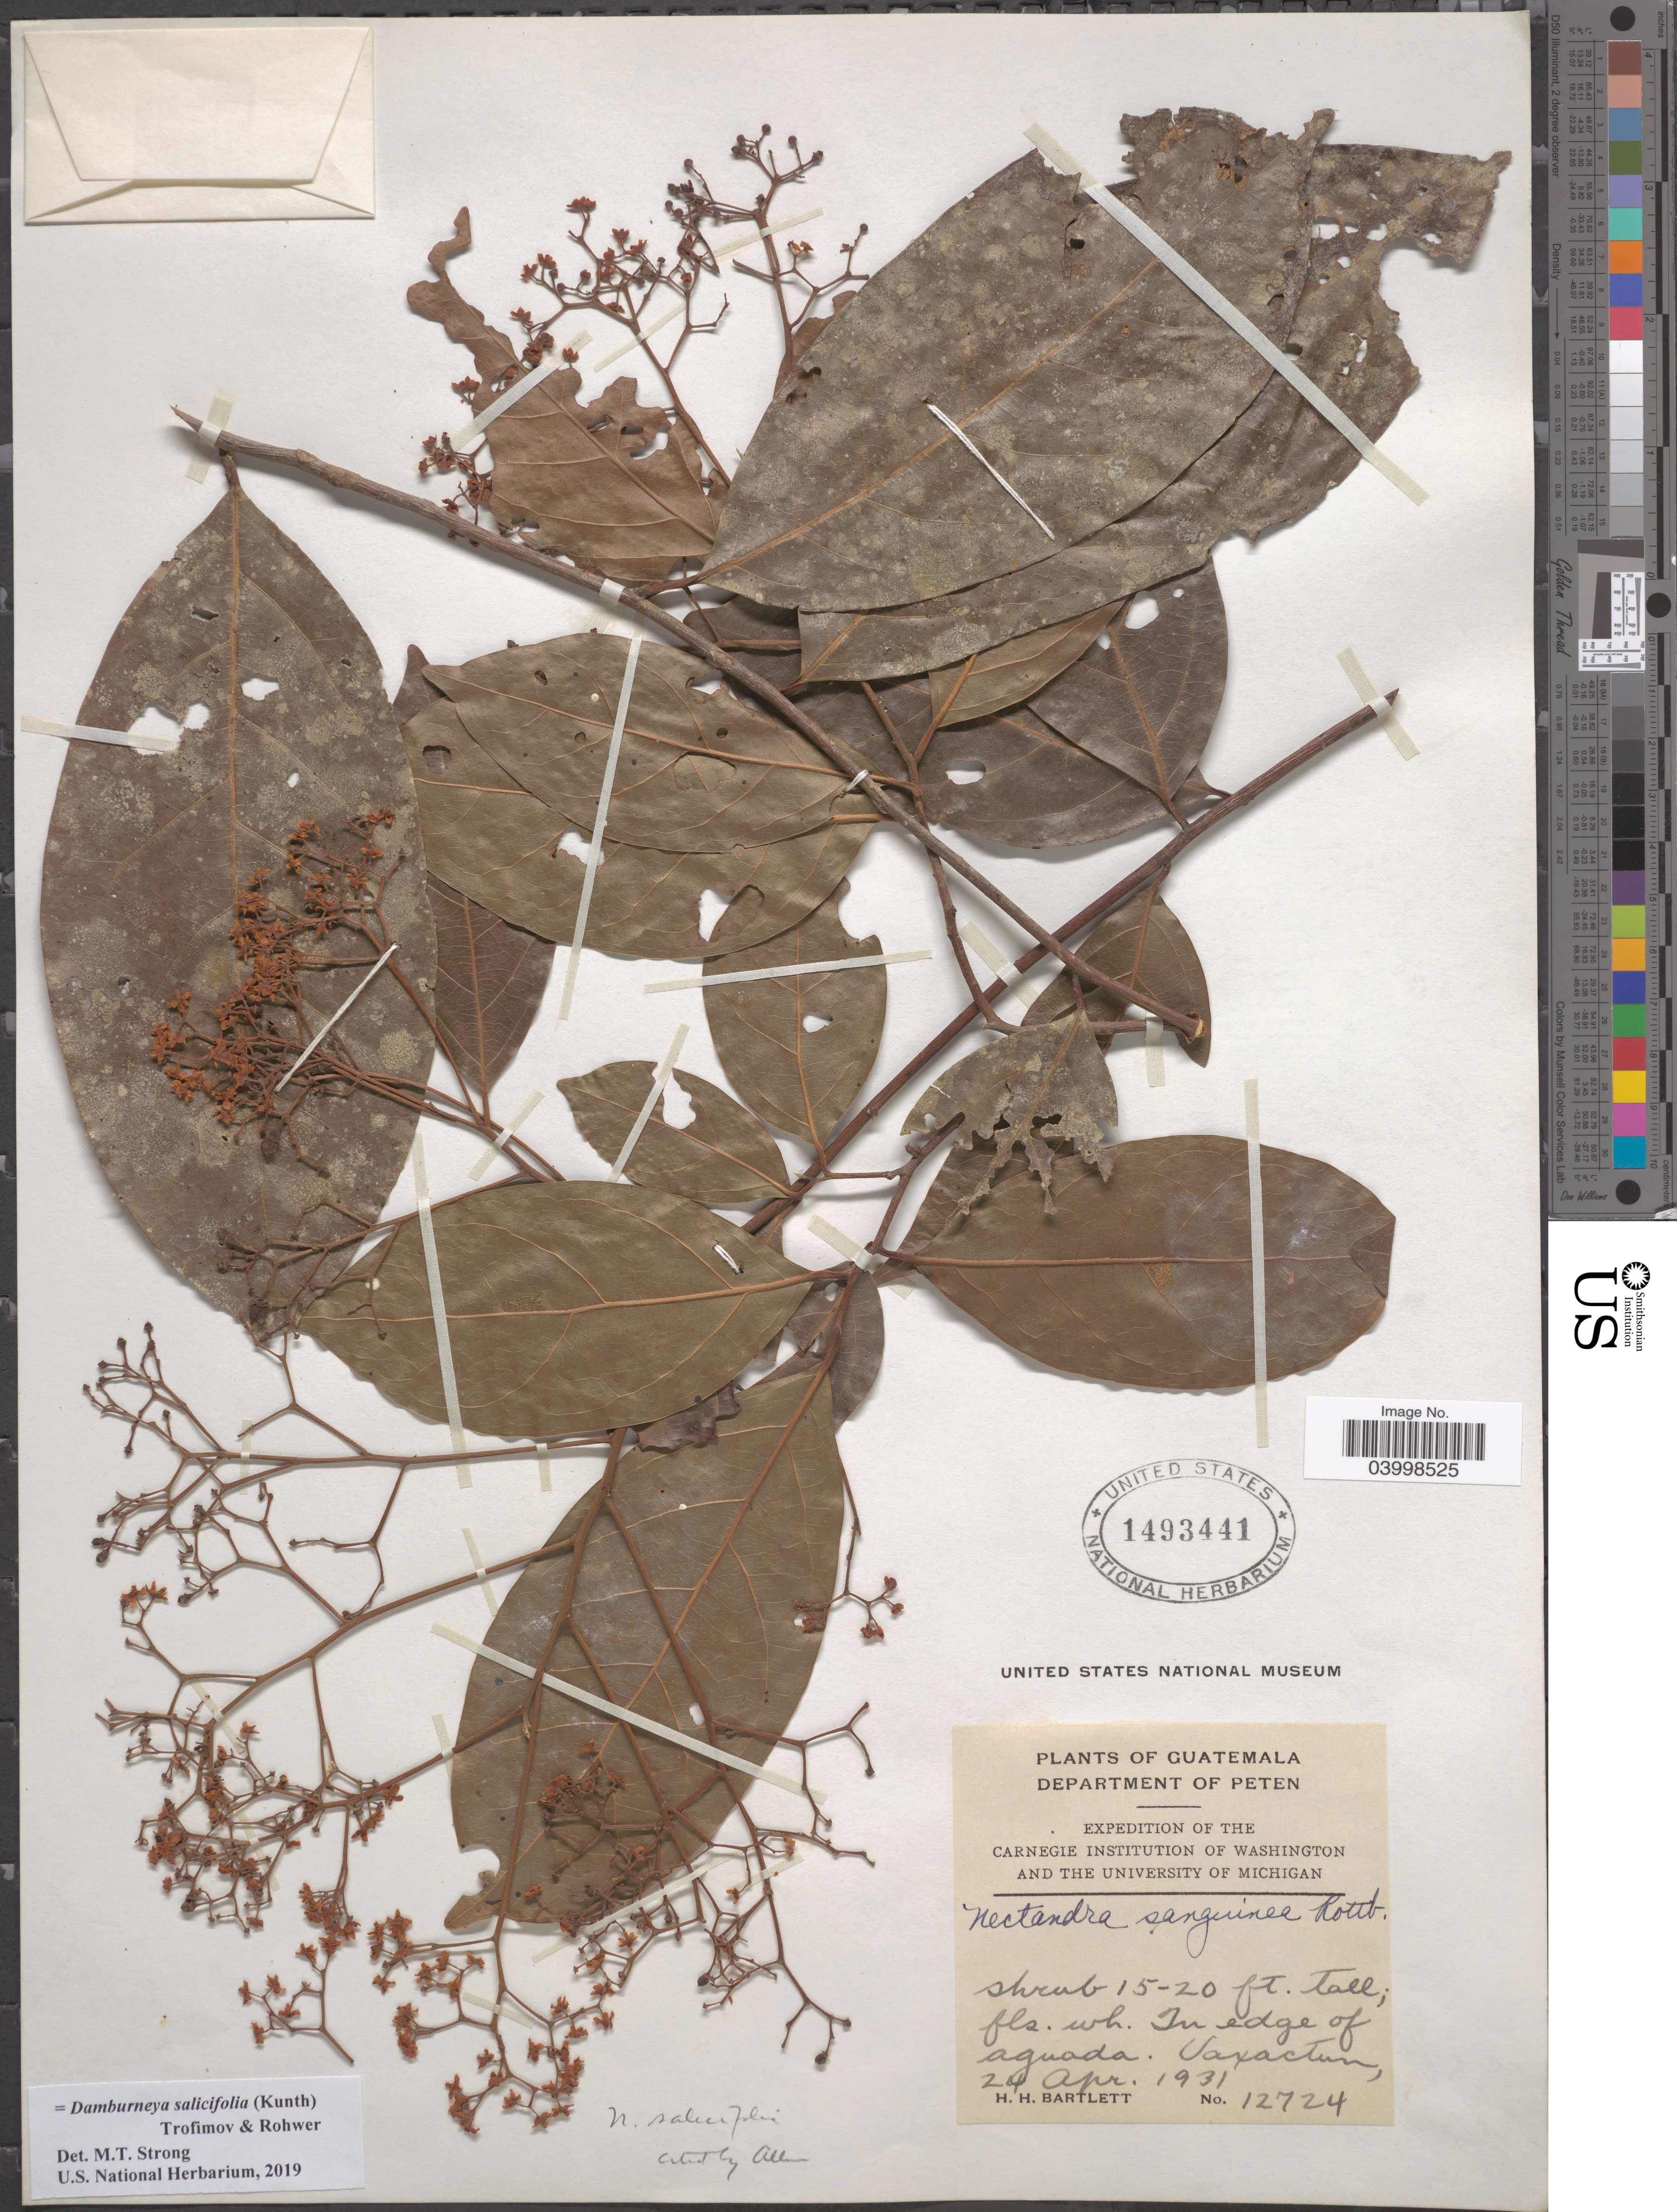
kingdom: Plantae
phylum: Tracheophyta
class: Magnoliopsida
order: Laurales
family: Lauraceae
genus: Damburneya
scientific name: Damburneya salicifolia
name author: (Kunth) Trofimov & Rohwer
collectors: H. H. Bartlett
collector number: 12724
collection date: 1931-04-24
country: Guatemala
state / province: El Peten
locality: Department of Peten. In edge of Aguada. Uaxactun.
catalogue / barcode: US 1493441